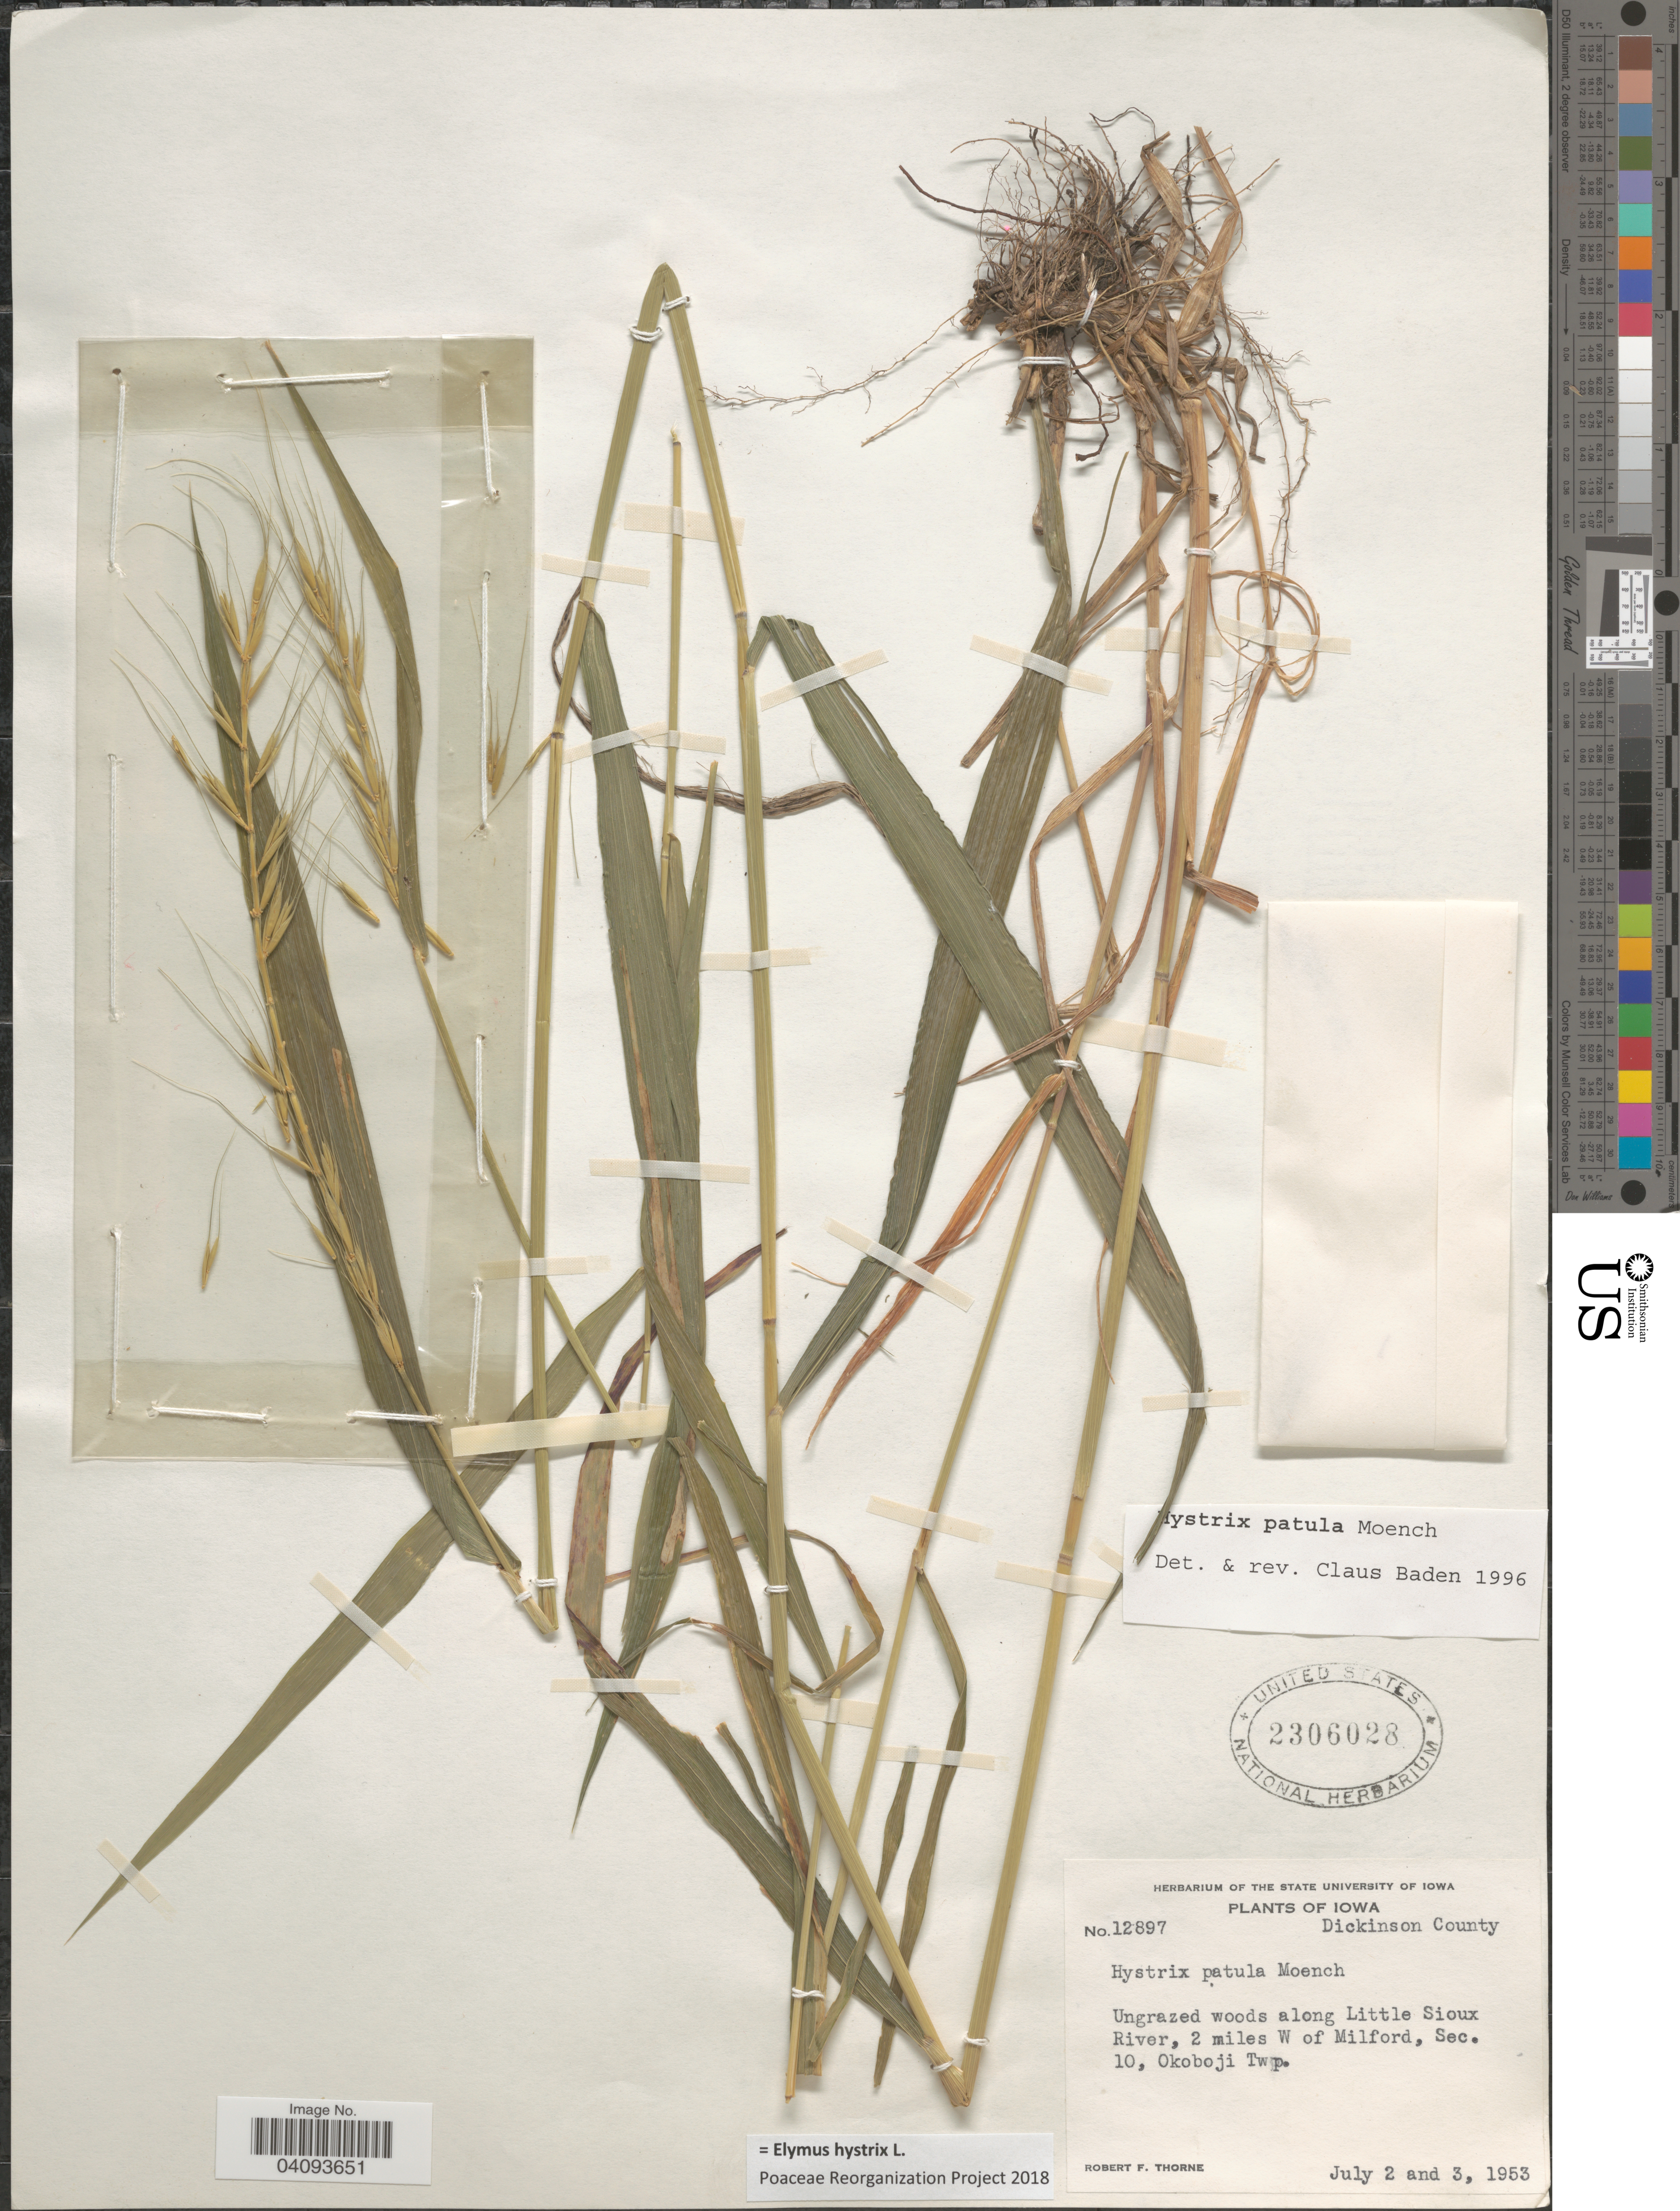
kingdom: Plantae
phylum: Tracheophyta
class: Liliopsida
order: Poales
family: Poaceae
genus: Elymus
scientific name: Elymus hystrix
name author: L.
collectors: R. F. Thorne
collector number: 12897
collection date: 1953-07-02/1953-07-03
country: United States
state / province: Iowa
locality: Dickinson County. Ungrazed woods along Little Sioux River, 2 miles W of Milford, Sec. 1, Okoboji Twp.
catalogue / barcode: US 2306028